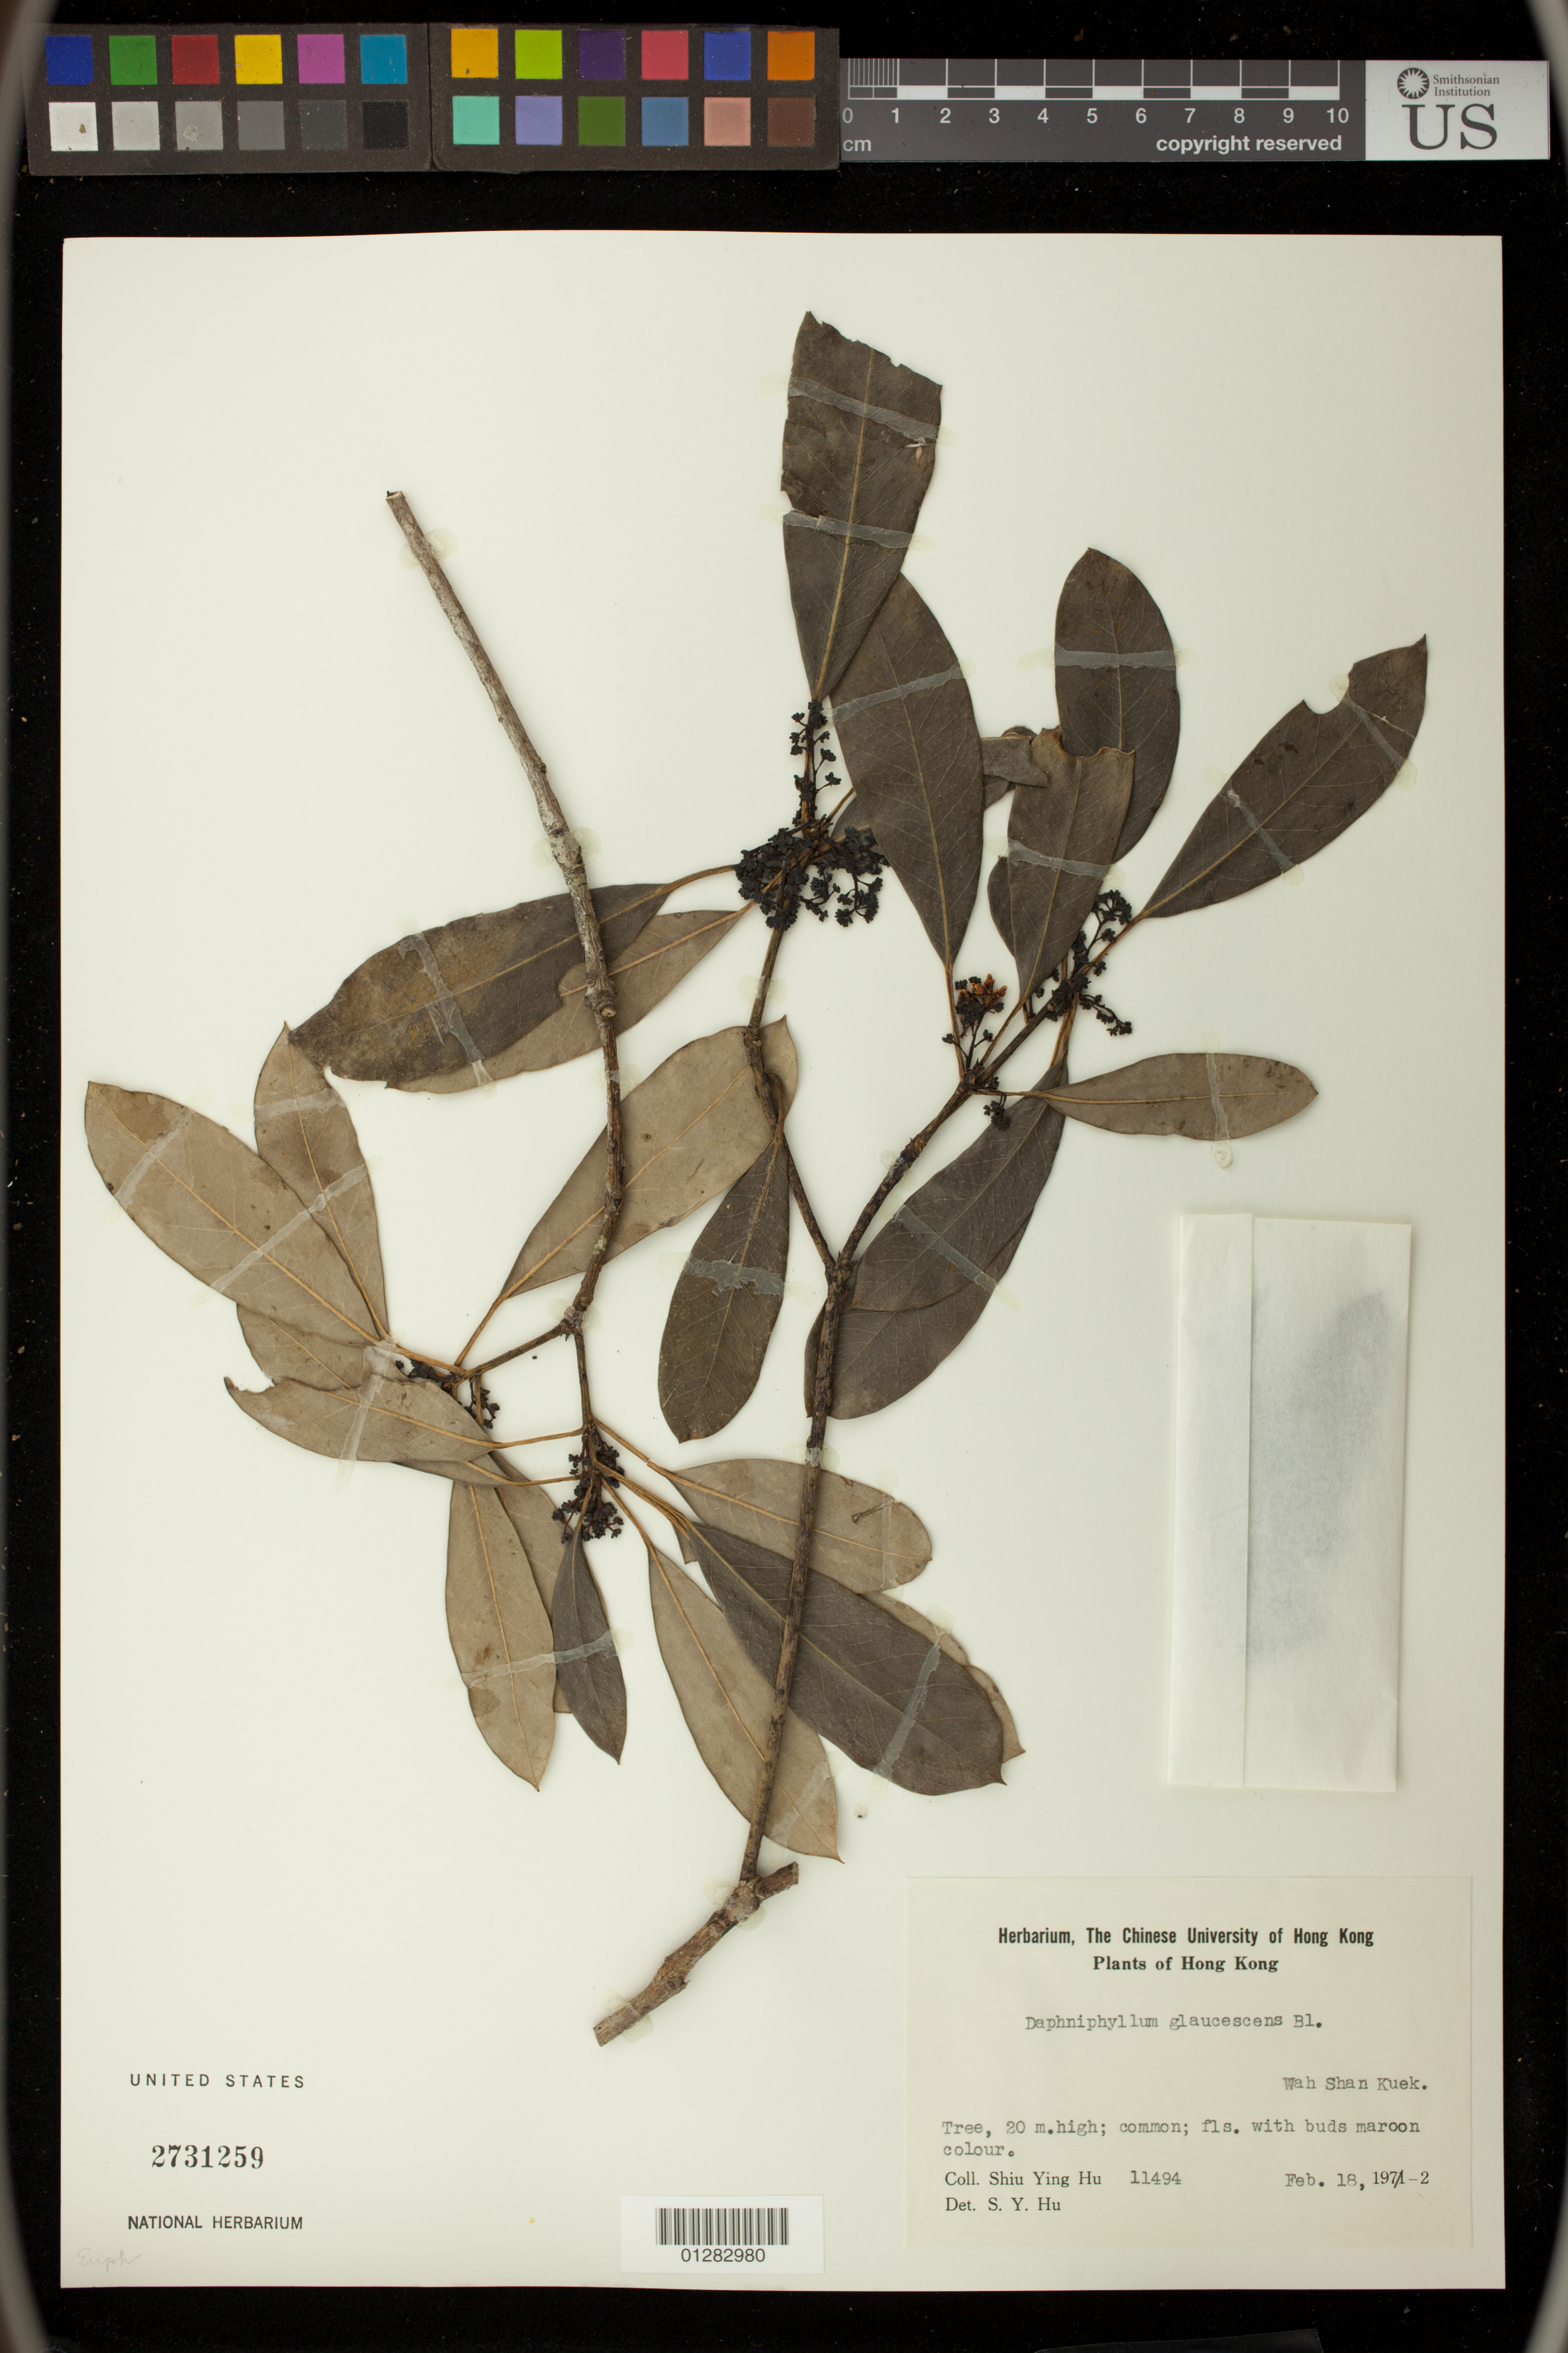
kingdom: Plantae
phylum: Tracheophyta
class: Magnoliopsida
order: Saxifragales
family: Daphniphyllaceae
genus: Daphniphyllum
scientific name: Daphniphyllum glaucescens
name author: Blume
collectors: S. Y. Hu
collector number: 11494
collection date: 1971-02-18/1972-02-18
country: China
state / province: Hong Kong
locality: Wah Shan Kuek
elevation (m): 6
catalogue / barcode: US 2731259